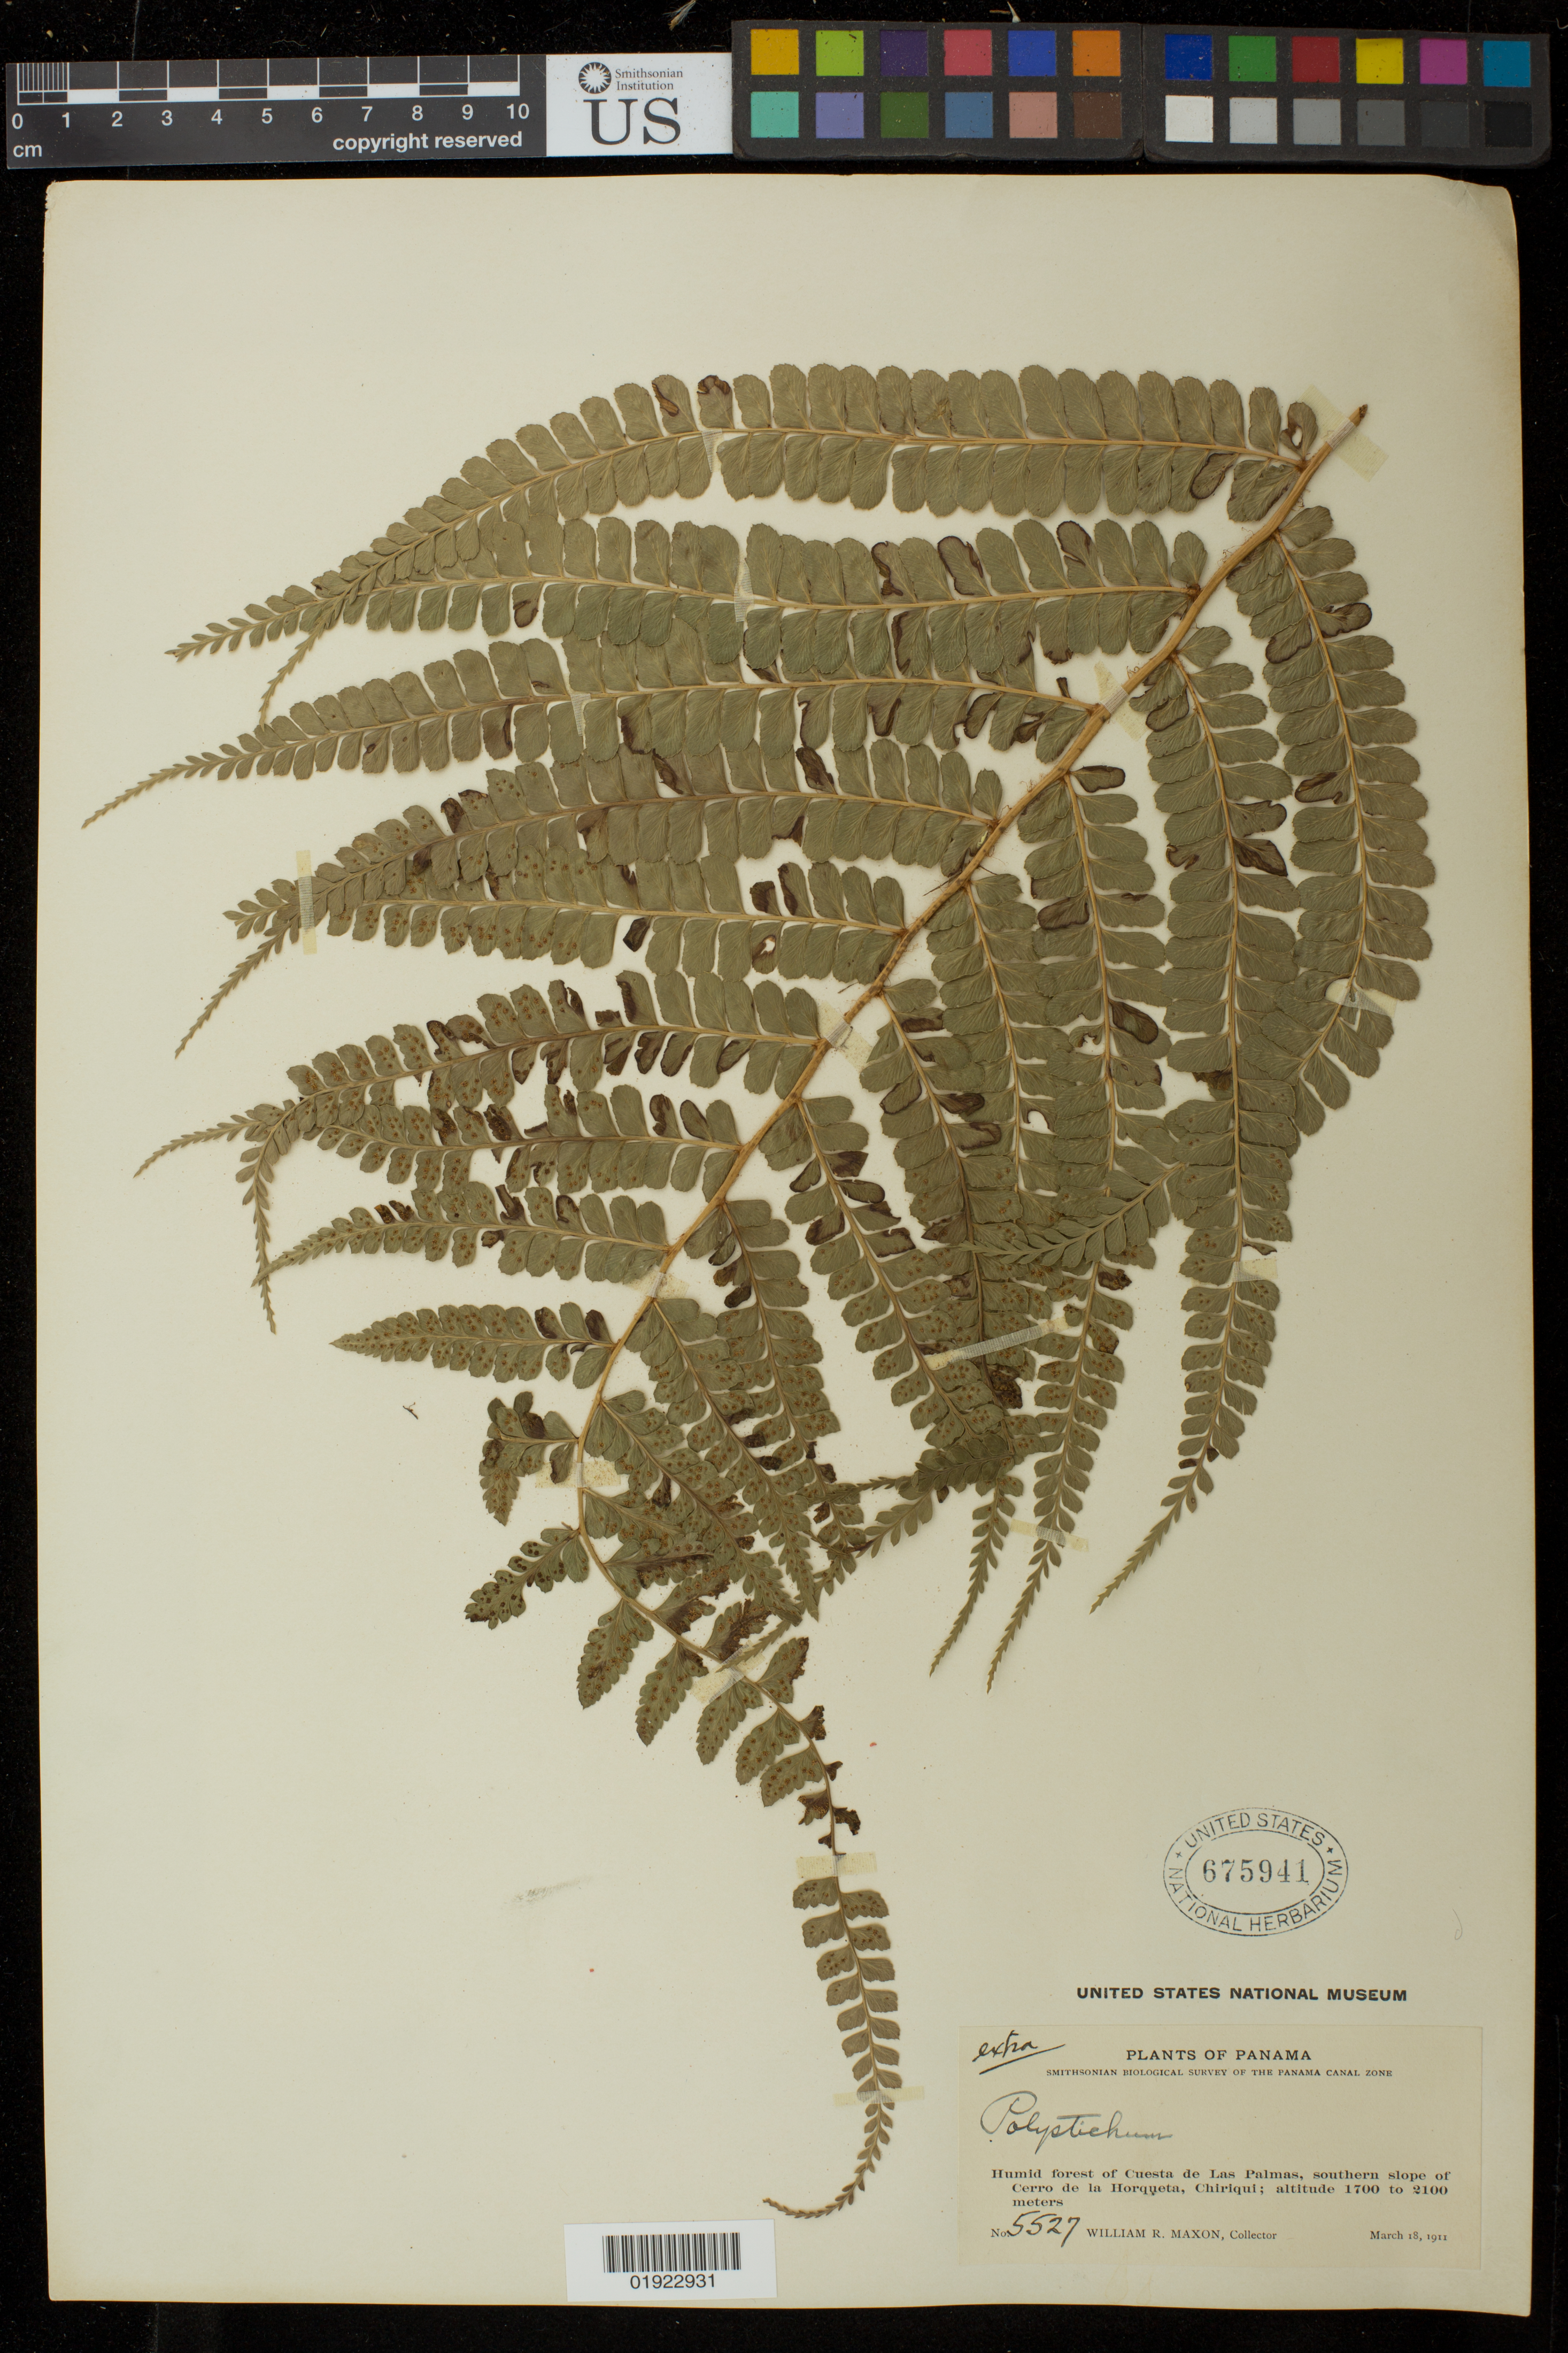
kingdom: Plantae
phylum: Tracheophyta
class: Polypodiopsida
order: Polypodiales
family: Dryopteridaceae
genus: Polystichum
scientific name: Polystichum sp.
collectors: W. R. Maxon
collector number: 5527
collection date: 1911-03-18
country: Panama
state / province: Chiriqui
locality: Humid forest of Cuesta de Las Palmas, southern slope of Cerro de la Horqueta.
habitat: Humid forest.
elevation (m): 1700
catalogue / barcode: US 675941